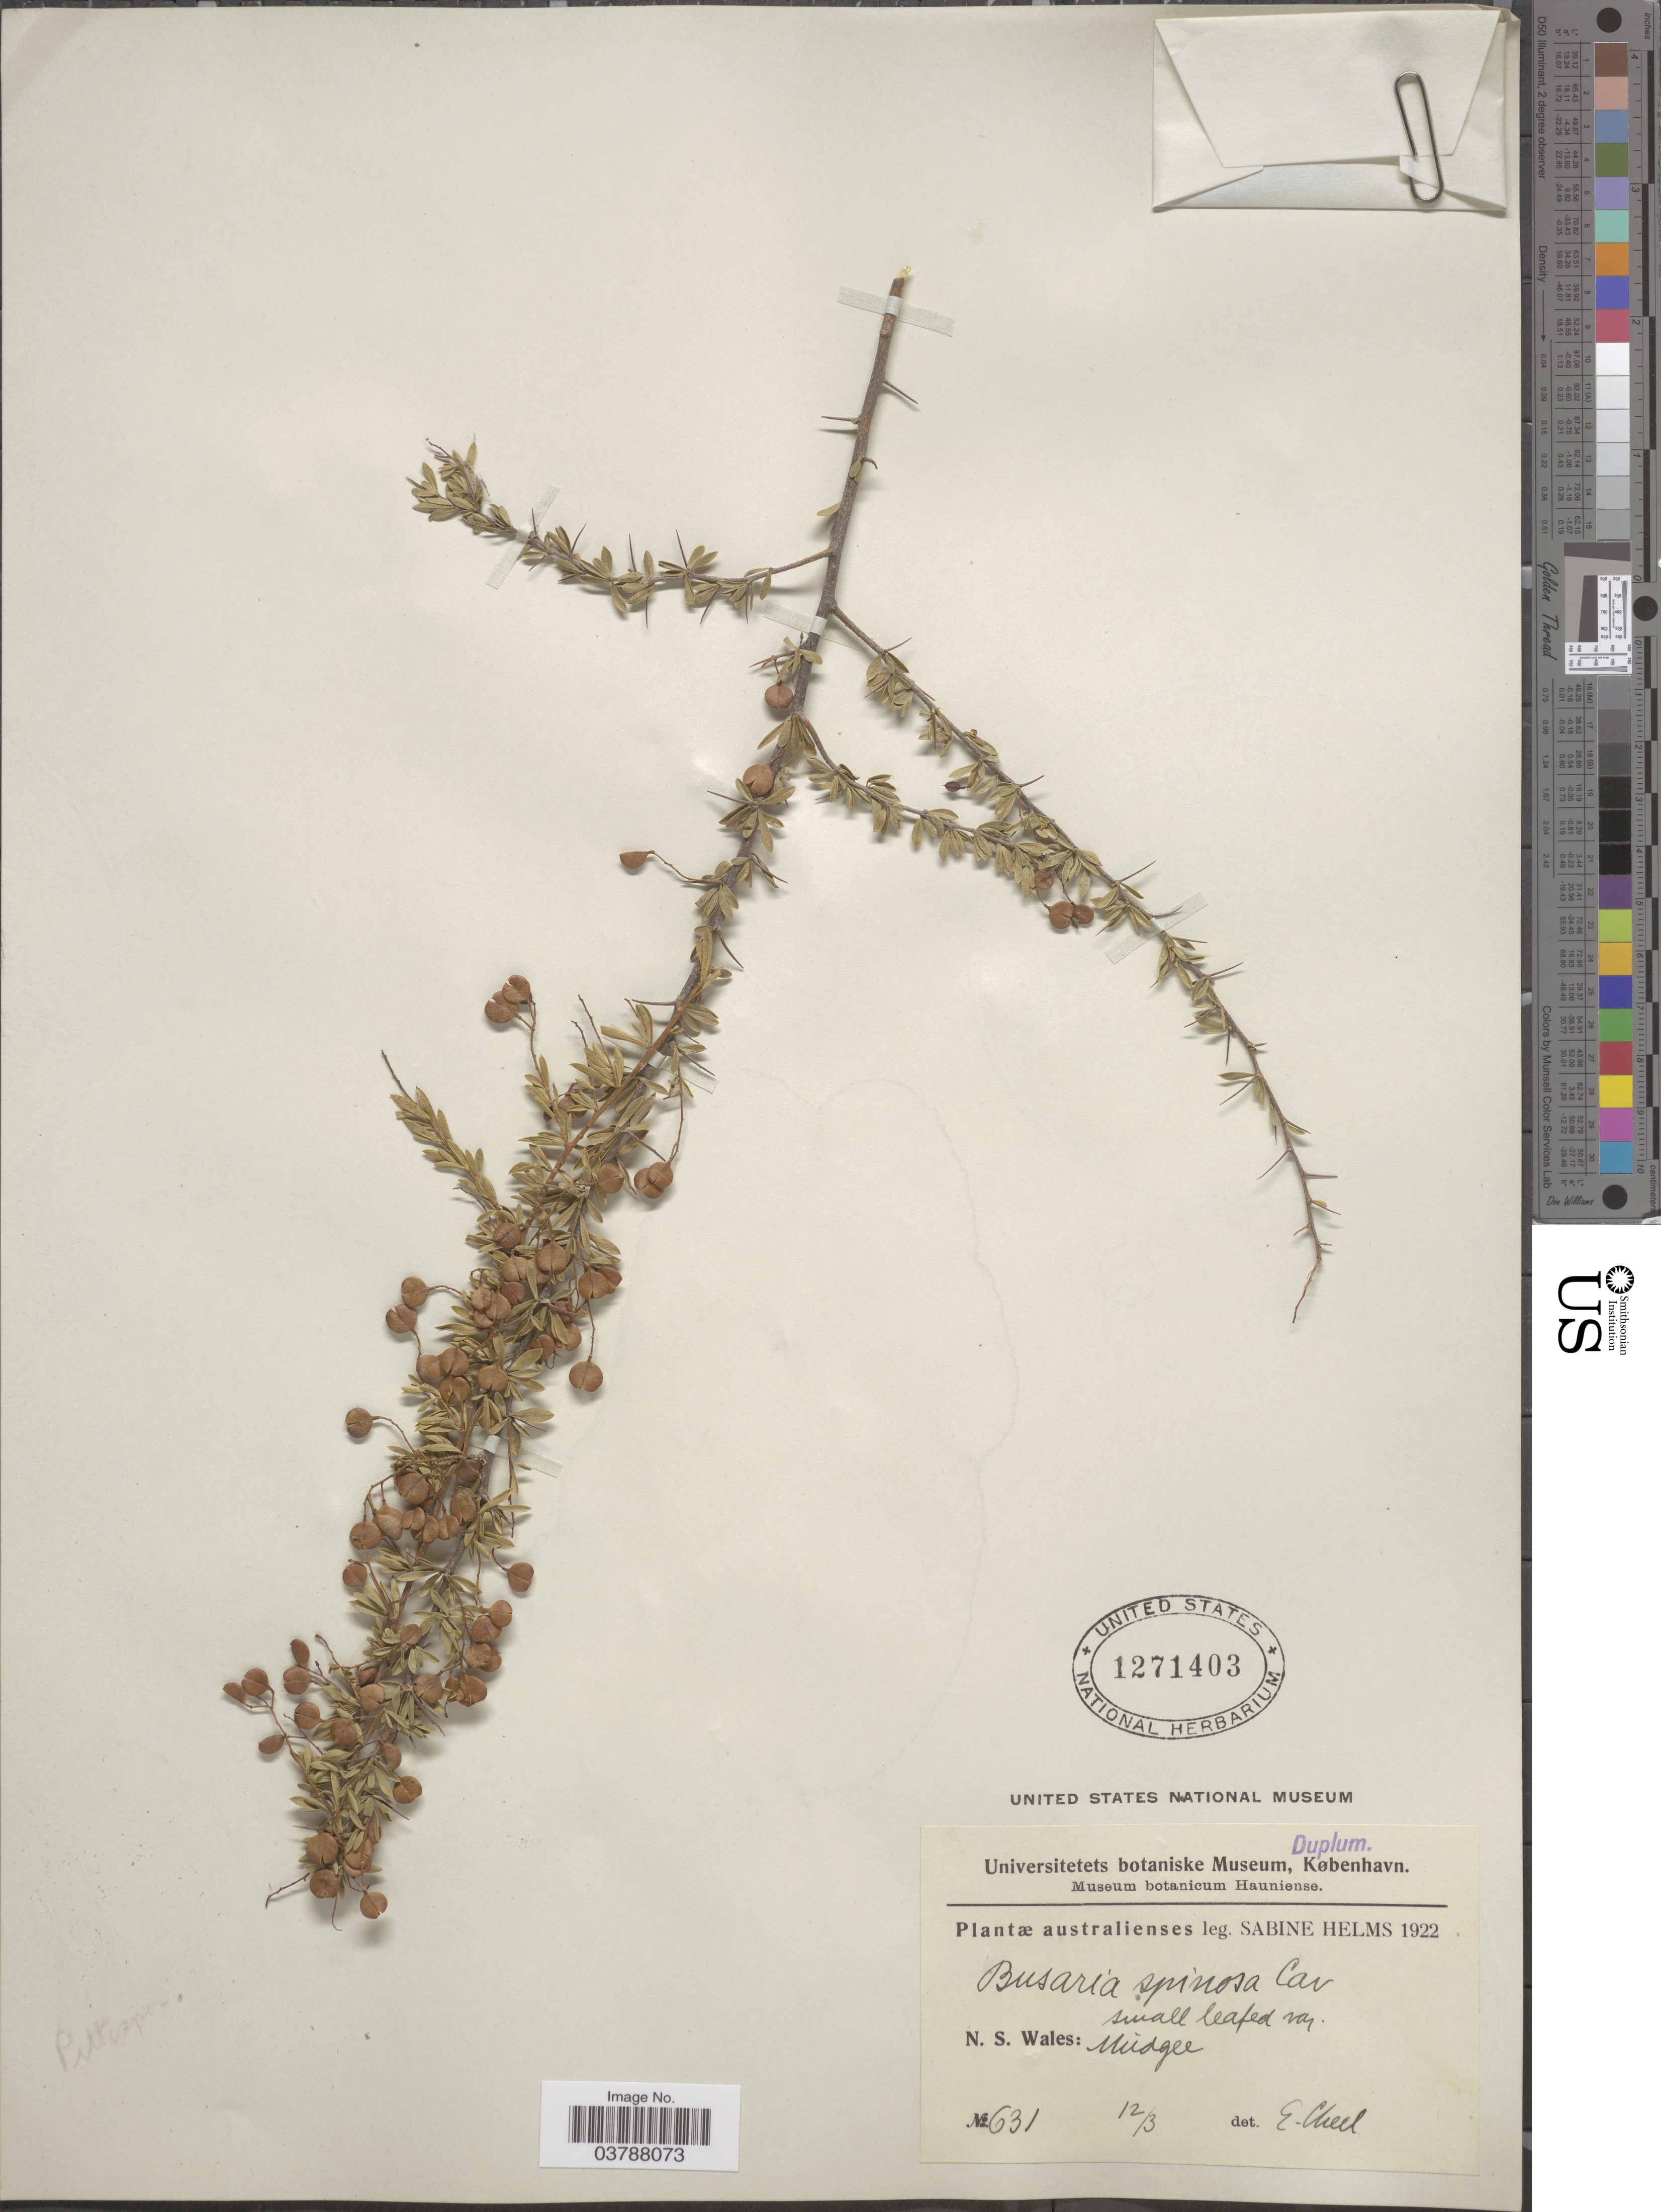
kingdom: Plantae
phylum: Tracheophyta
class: Magnoliopsida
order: Apiales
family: Pittosporaceae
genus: Bursaria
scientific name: Bursaria spinosa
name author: Cav.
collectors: S. Helms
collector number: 631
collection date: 1922-03-12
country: Australia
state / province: New South Wales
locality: Mudgee.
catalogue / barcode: US 1271403